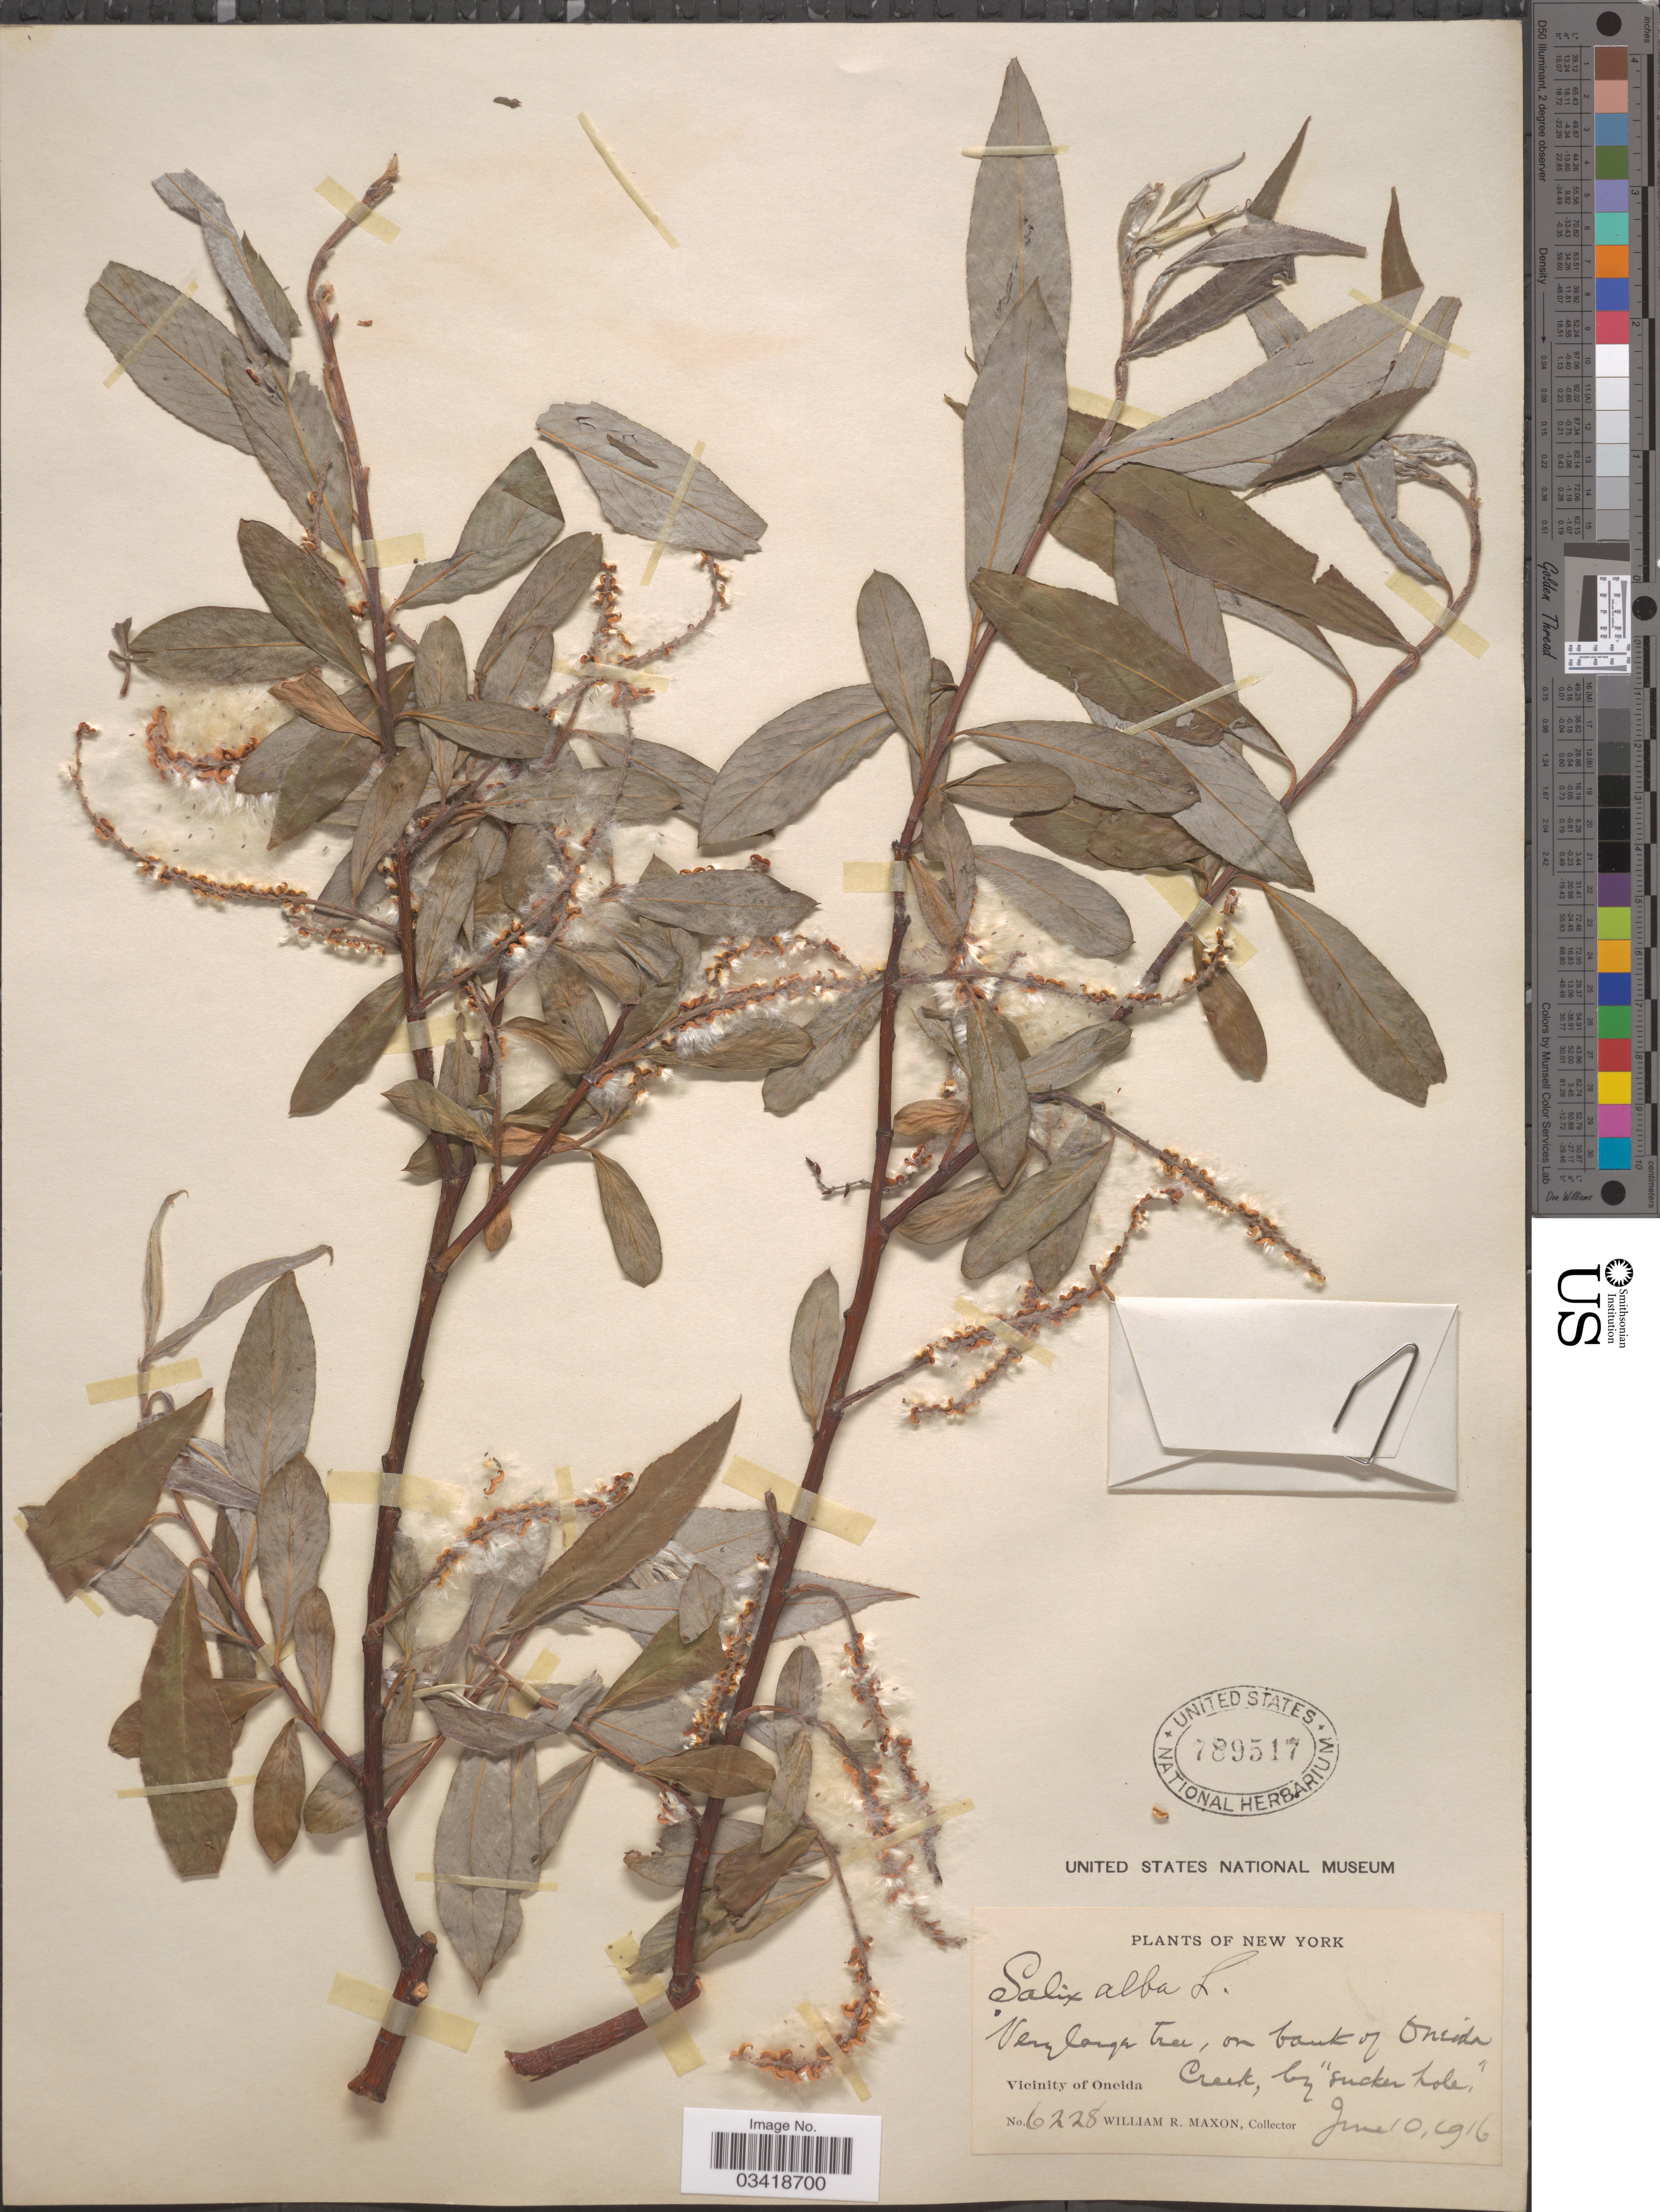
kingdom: Plantae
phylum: Tracheophyta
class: Magnoliopsida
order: Malpighiales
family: Salicaceae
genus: Salix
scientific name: Salix alba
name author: L.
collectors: W. R. Maxon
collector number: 6228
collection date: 1916-06-10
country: United States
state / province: New York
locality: Very large tree, on bank of Oneida. Vicinity of Oneida.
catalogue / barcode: US 789517